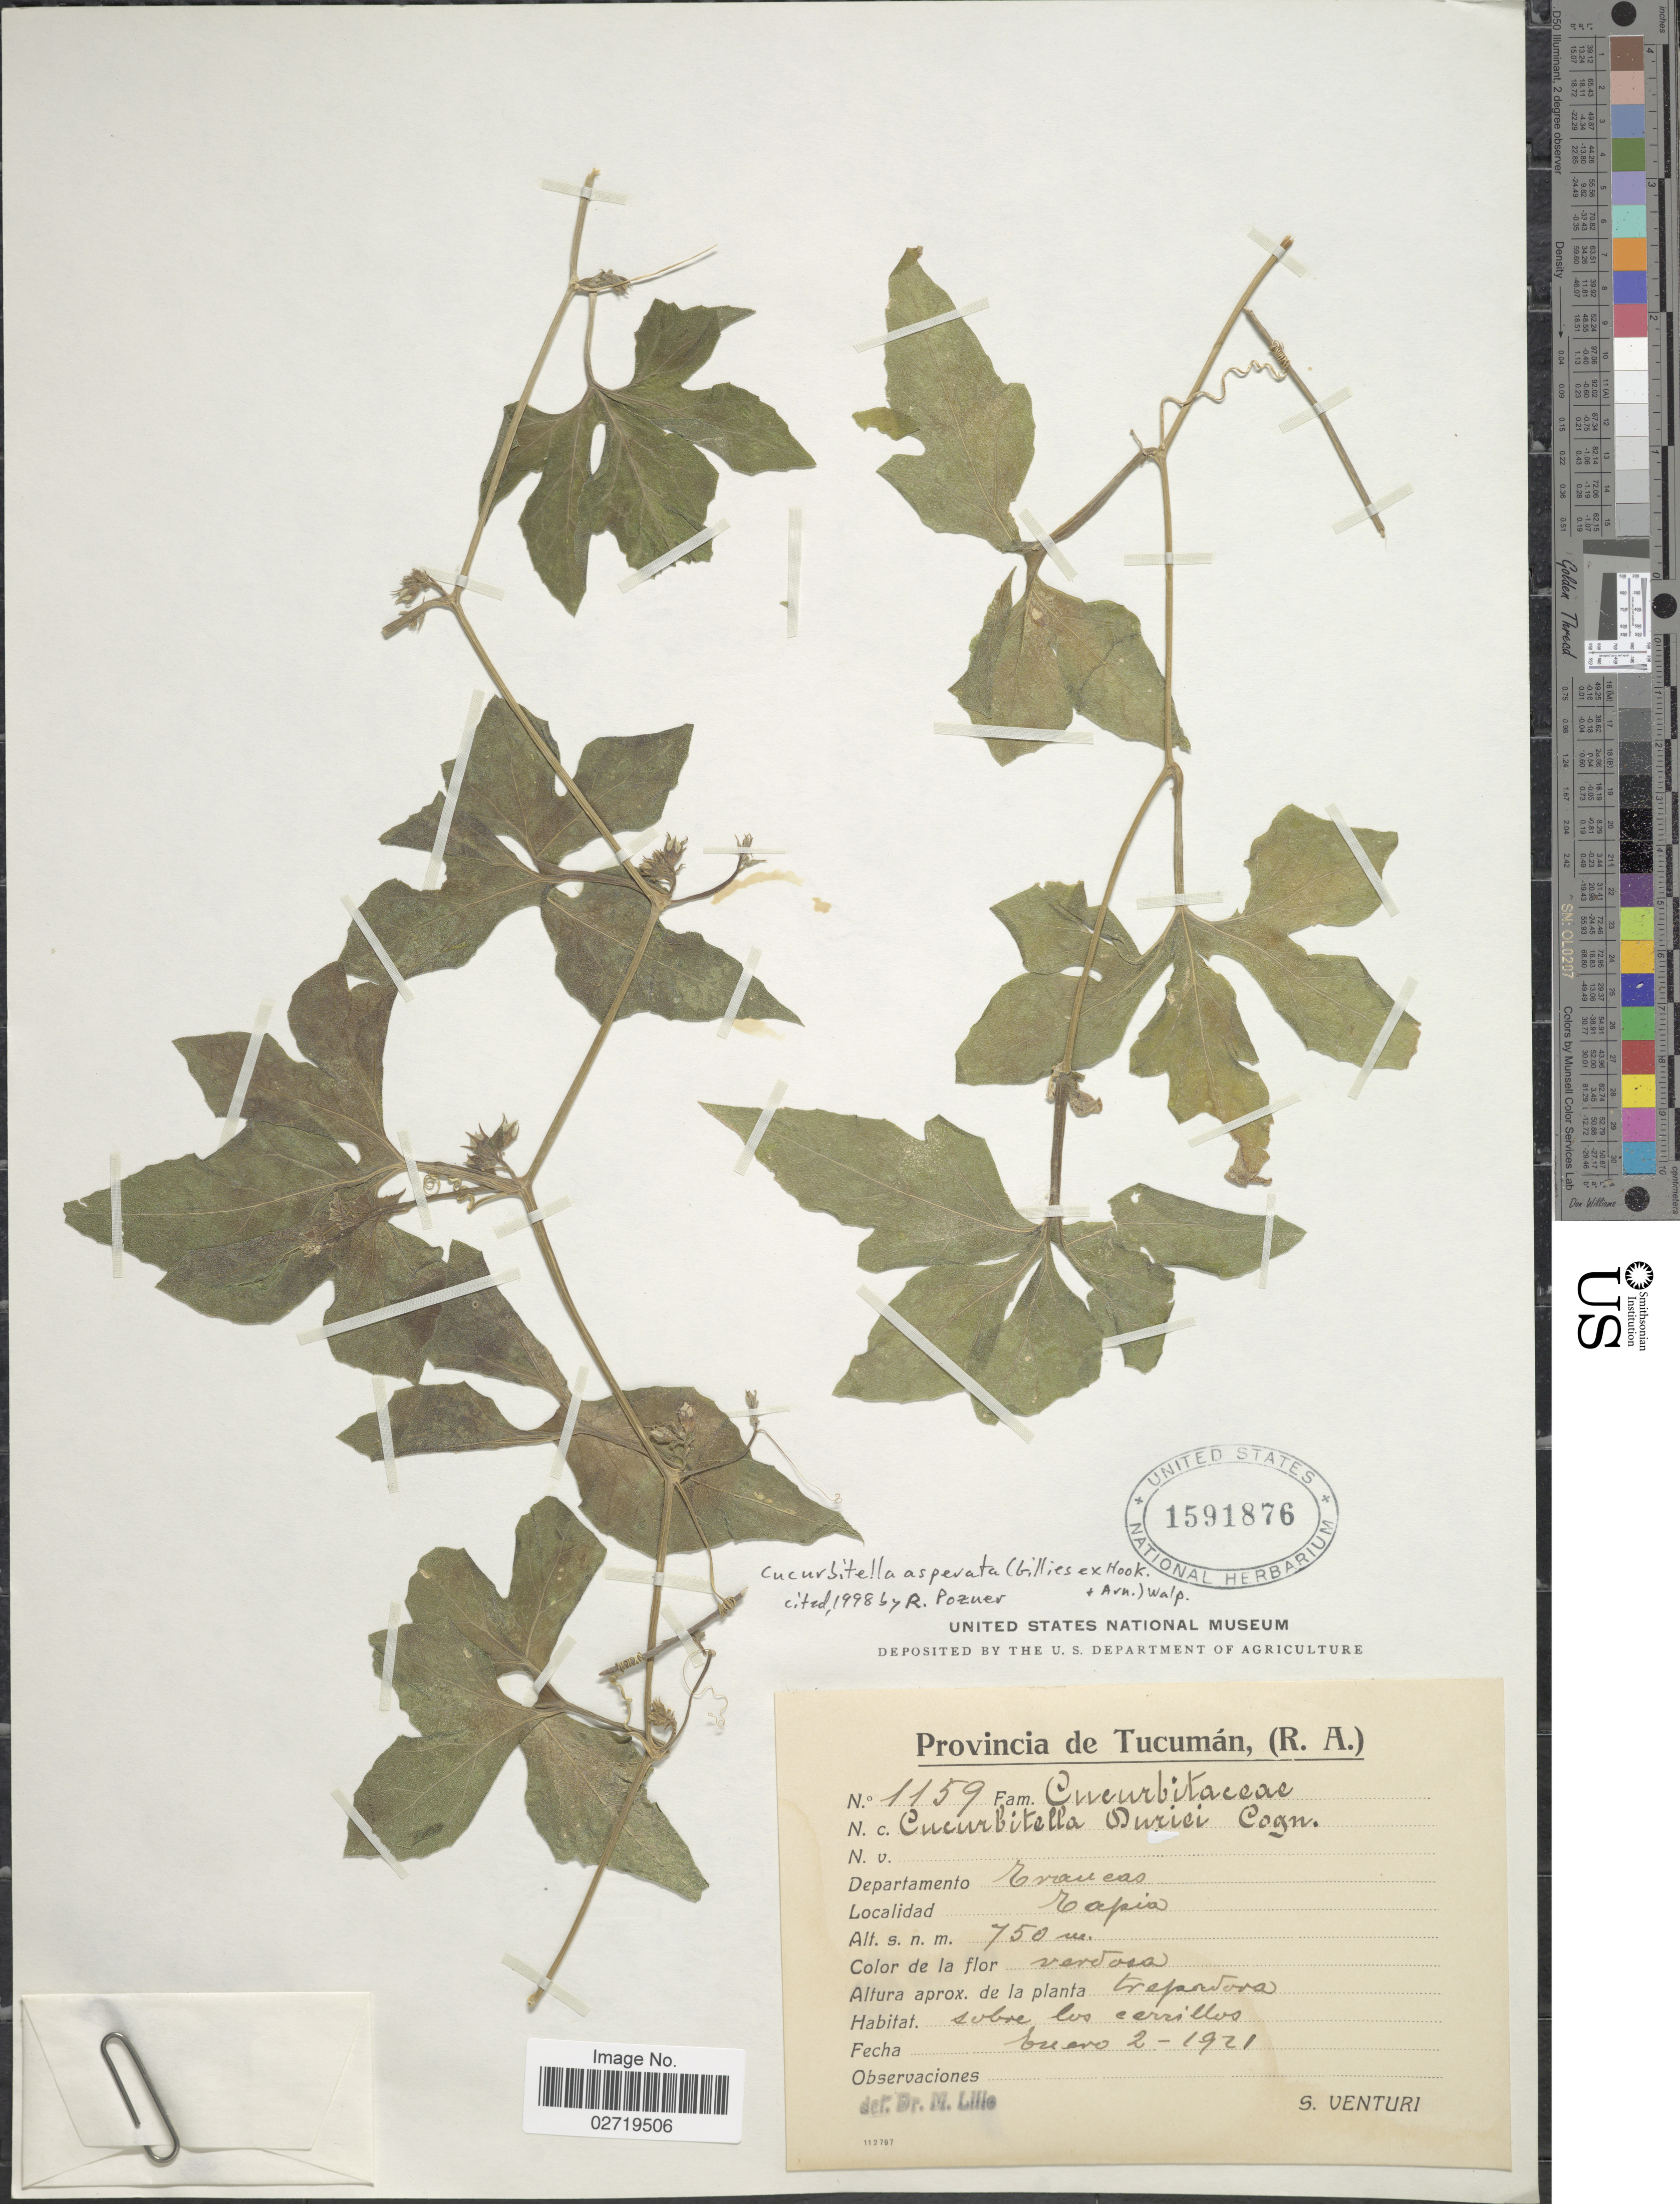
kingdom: Plantae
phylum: Tracheophyta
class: Magnoliopsida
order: Cucurbitales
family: Cucurbitaceae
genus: Cucurbitella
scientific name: Cucurbitella asperata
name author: (Gillies ex Hook. & Arn.) Walp.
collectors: S. Venturi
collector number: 1159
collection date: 1921-01-02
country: Argentina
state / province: Tucuman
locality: Provincia de Tucuman, (R.A.), Departamento Trancas, Tapia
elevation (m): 750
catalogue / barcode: US 1591876